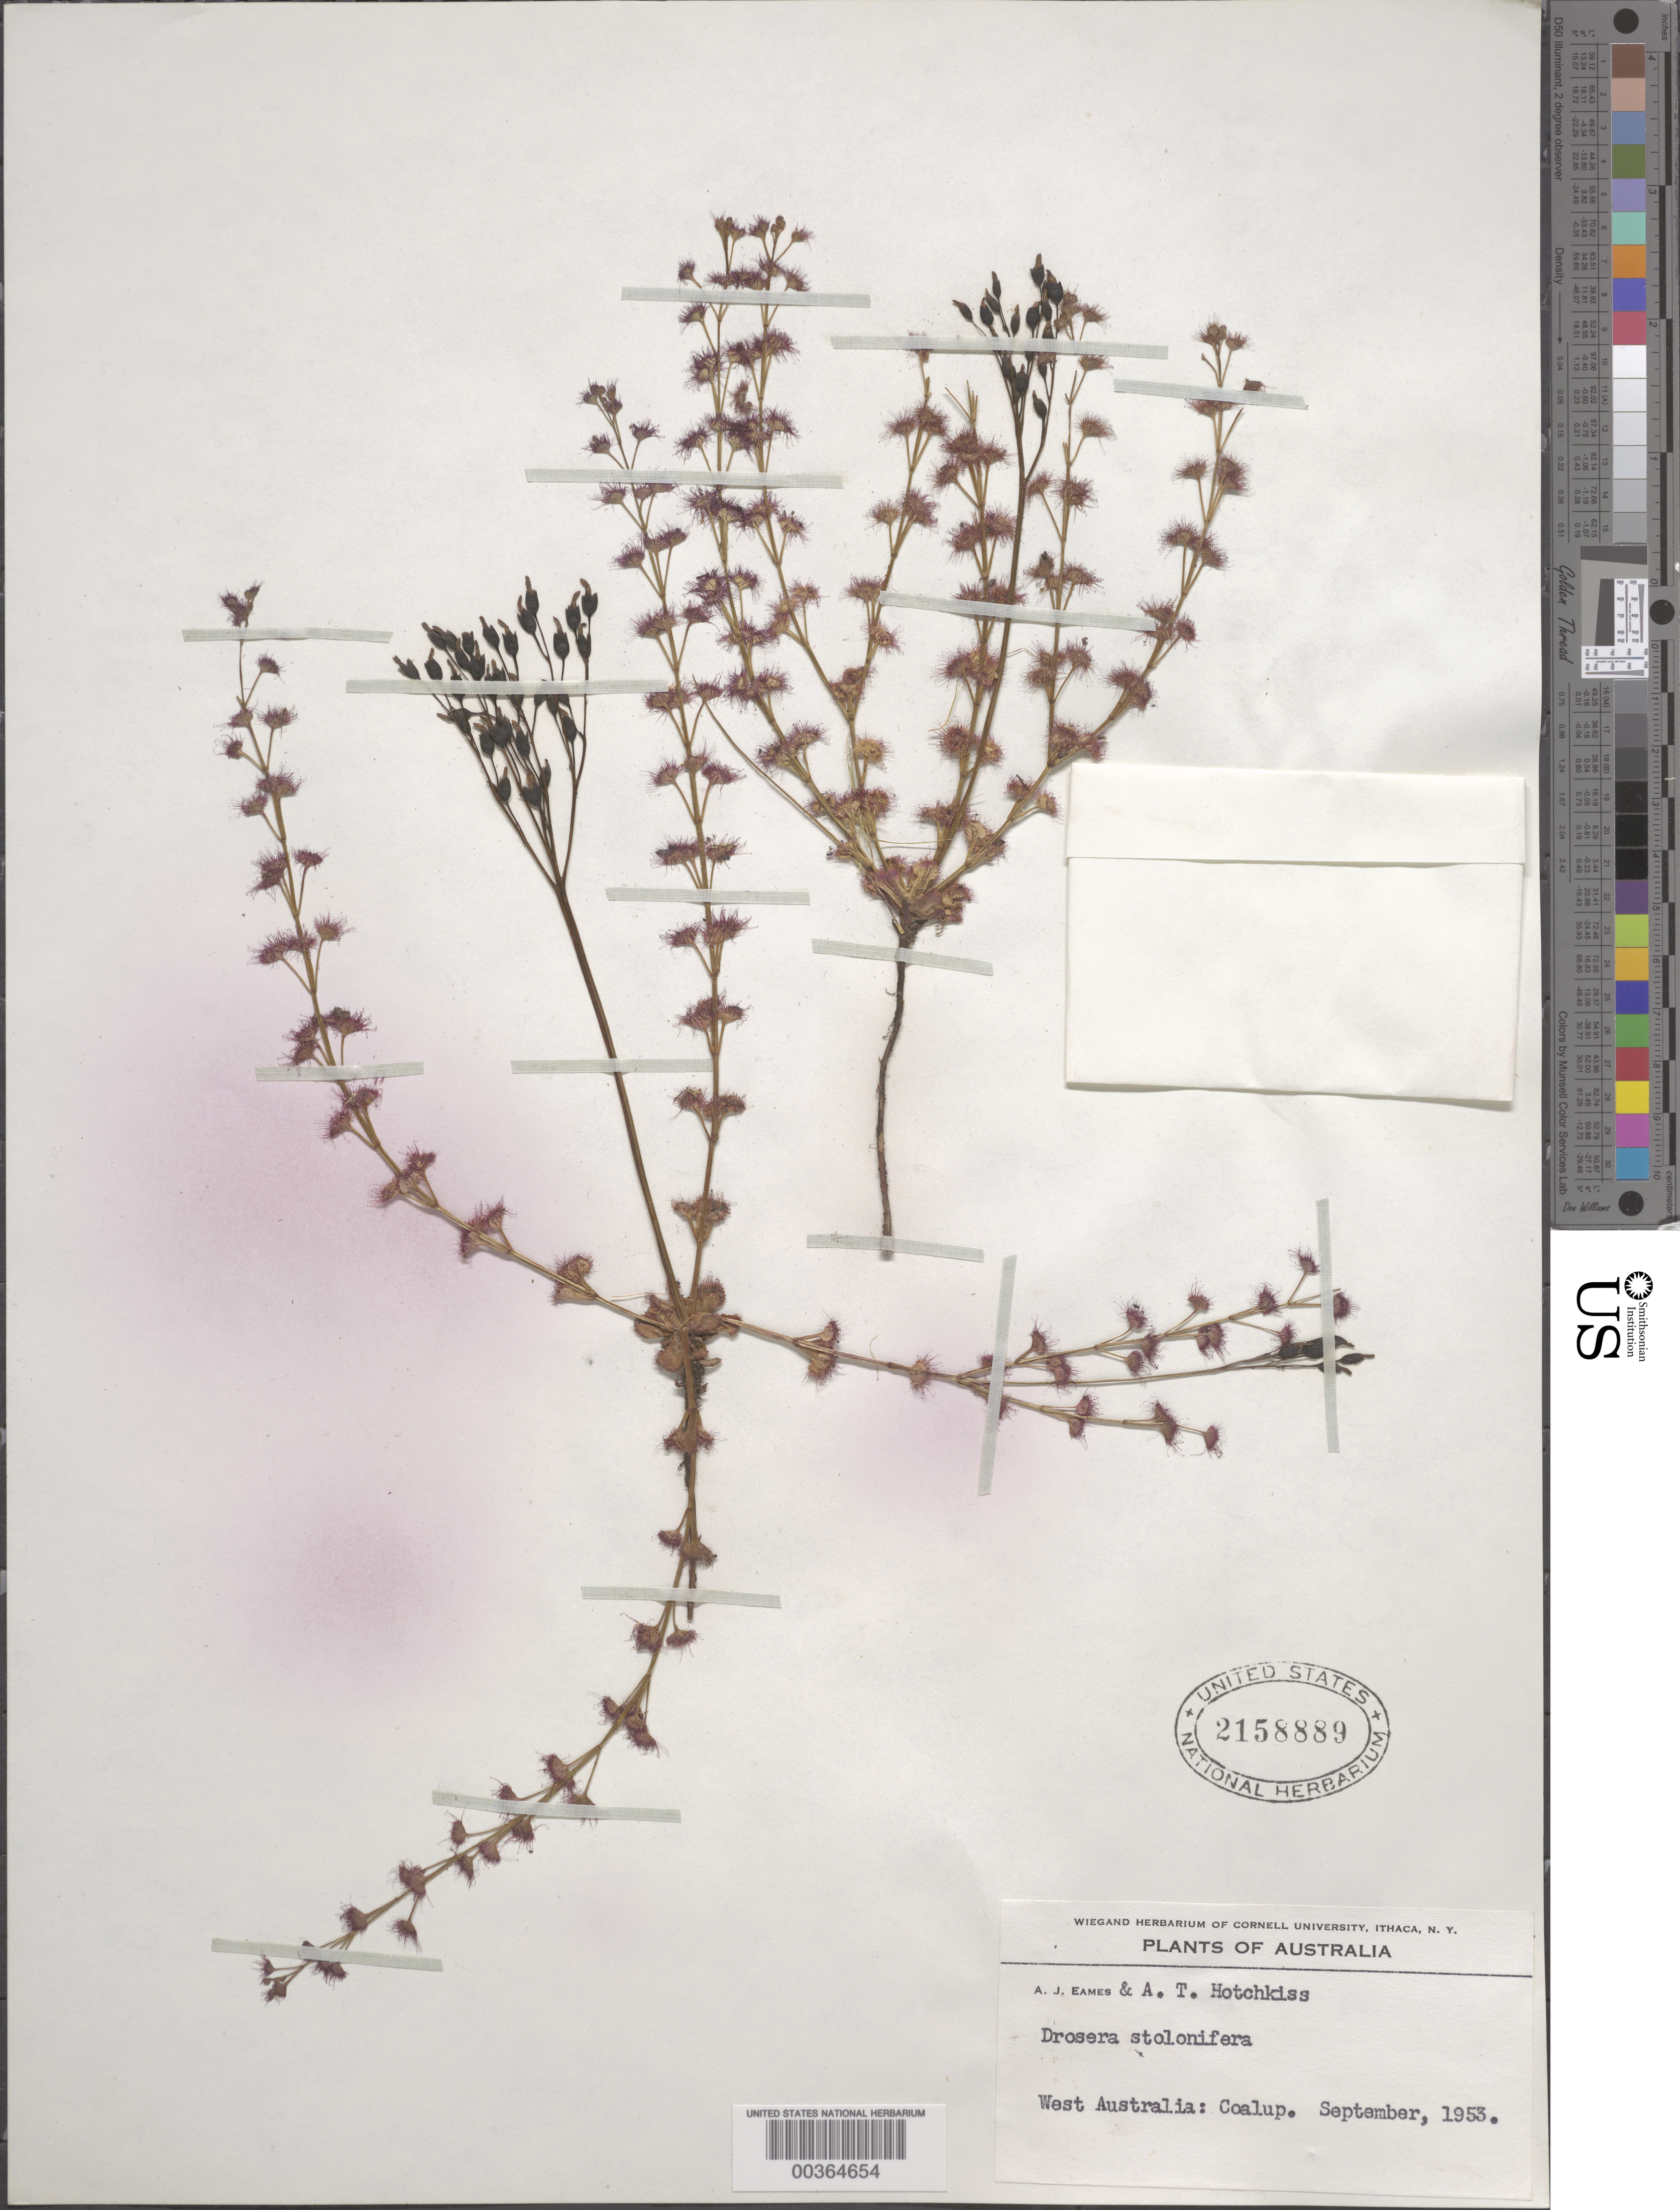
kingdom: Plantae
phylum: Tracheophyta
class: Magnoliopsida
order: Caryophyllales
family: Droseraceae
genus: Drosera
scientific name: Drosera stolonifera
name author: Endl.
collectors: A. J. Eames & A. Hotchkiss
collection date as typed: Sep 1953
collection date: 1953-09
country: Australia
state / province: Western Australia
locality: Coalup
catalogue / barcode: US 2158889